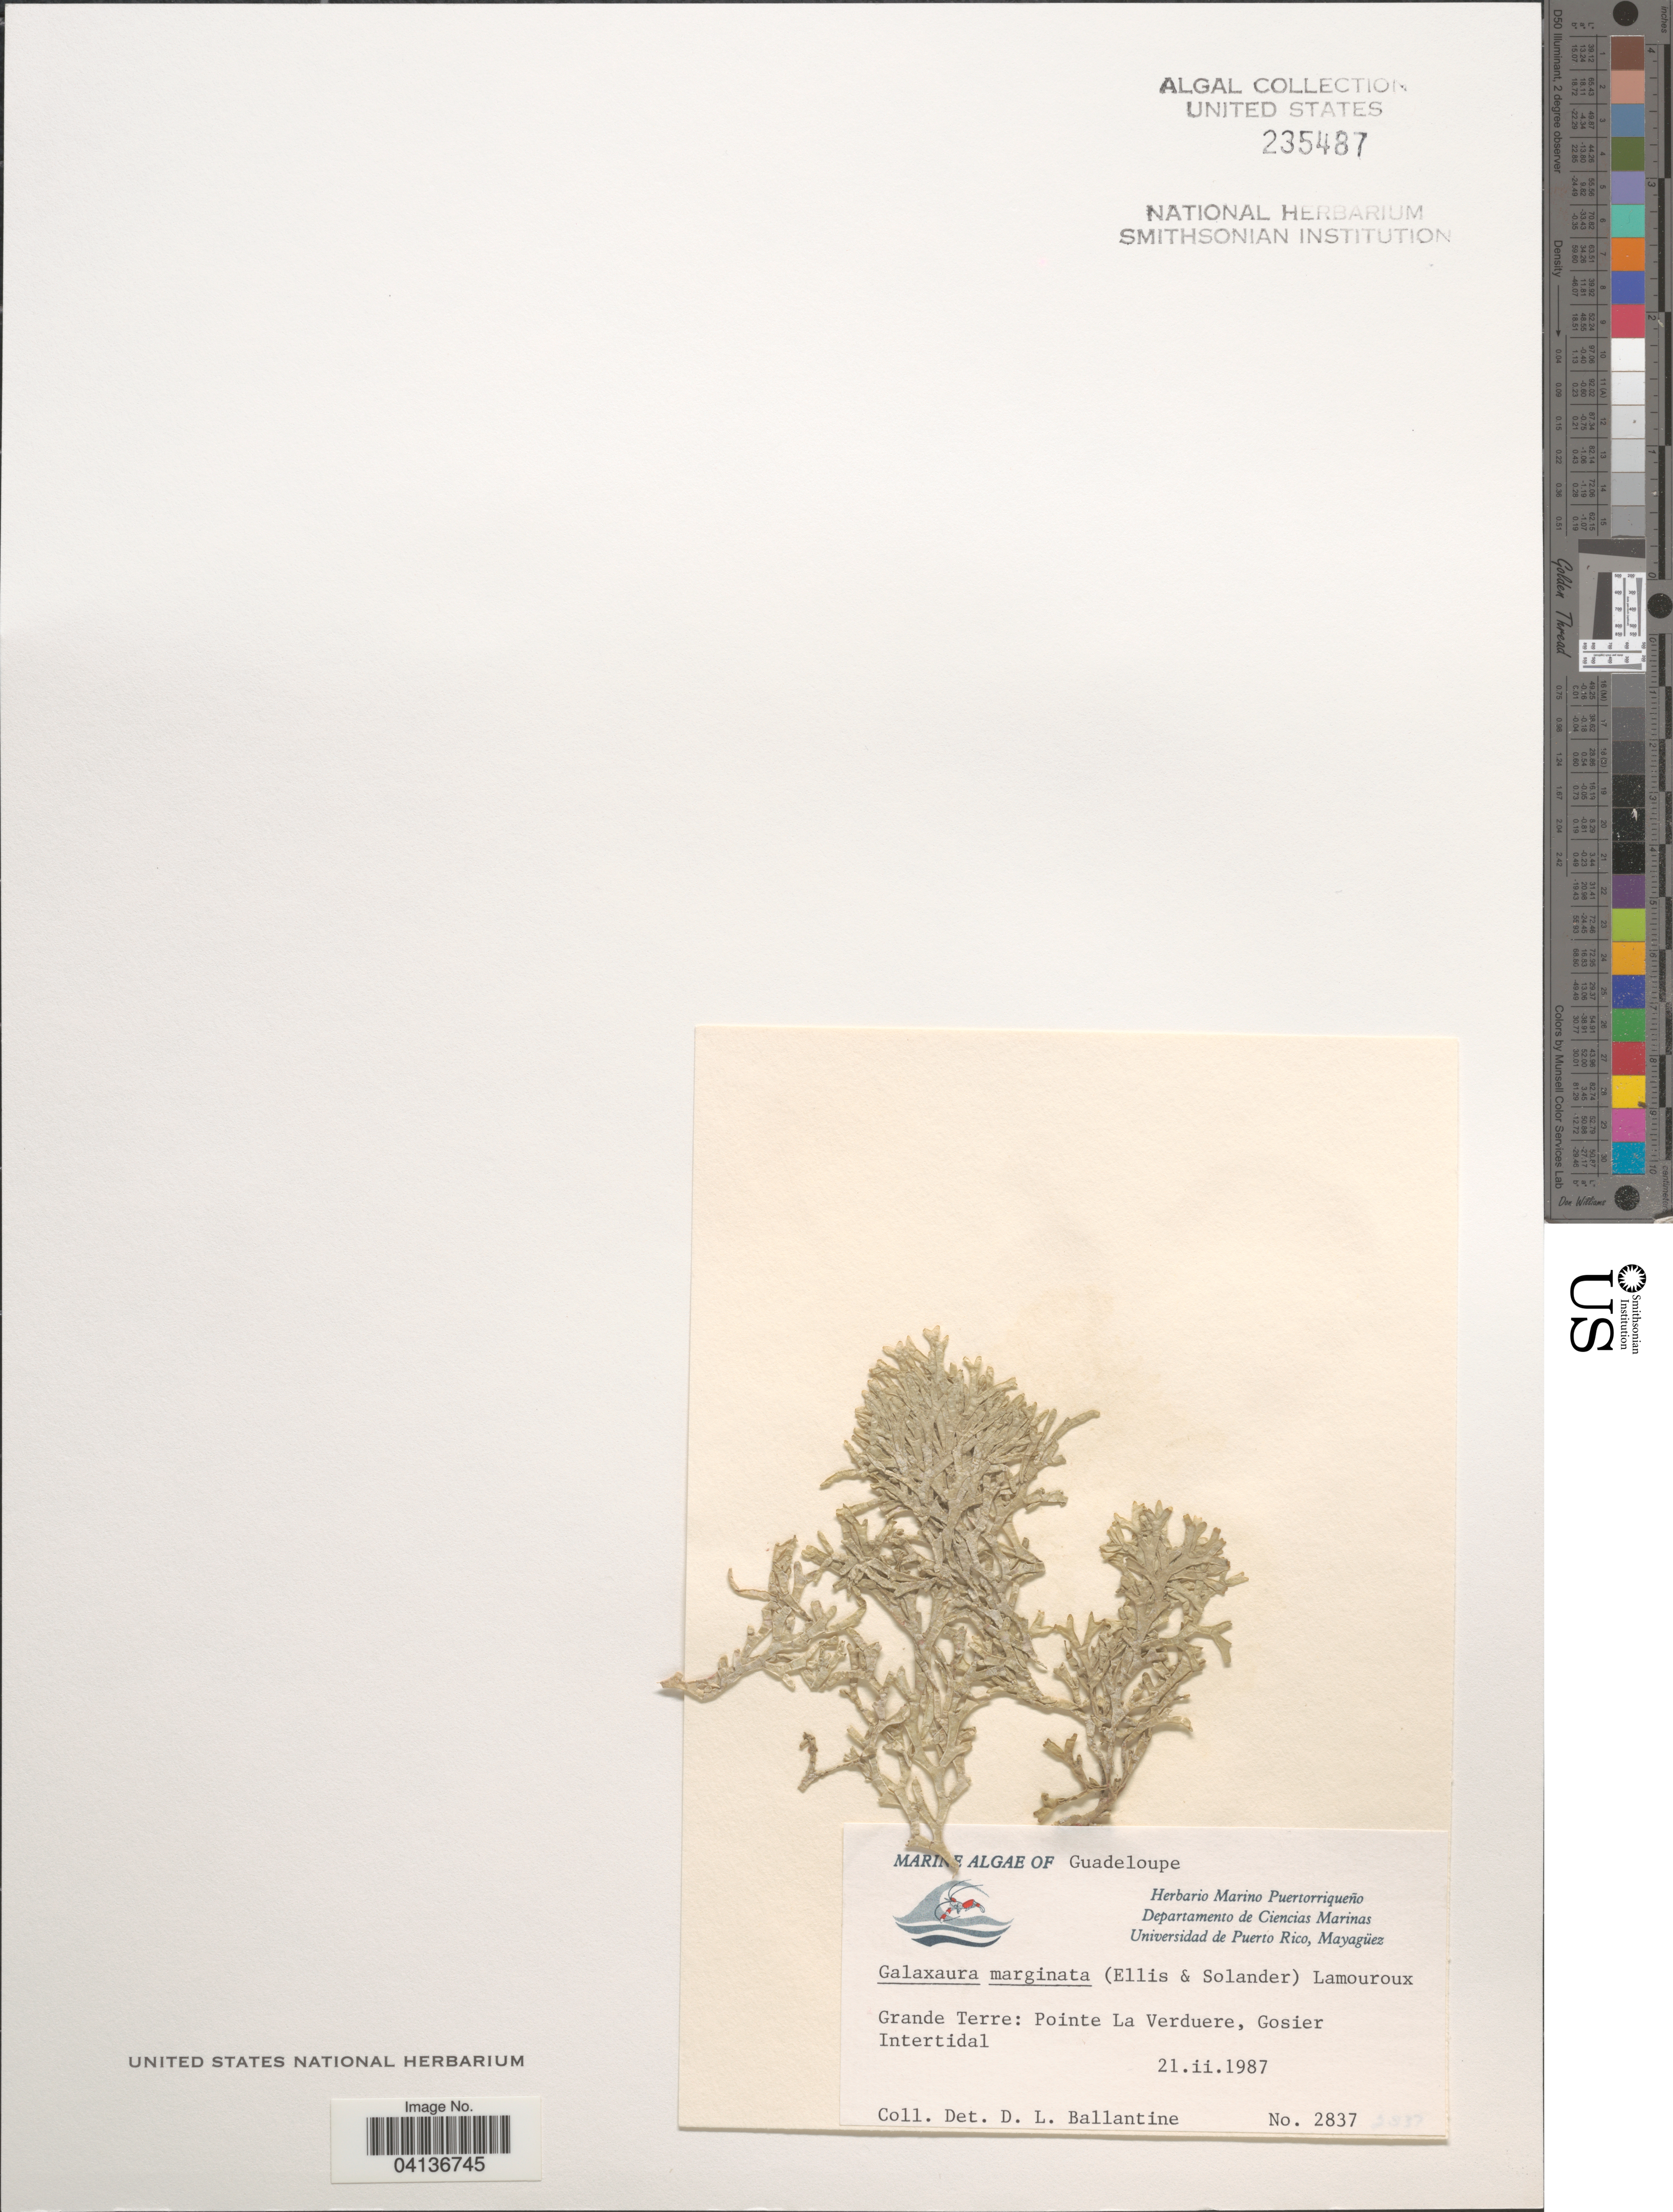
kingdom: Plantae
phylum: Rhodophyta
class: Florideophyceae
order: Nemaliales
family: Galaxauraceae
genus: Galaxaura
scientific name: Galaxaura marginata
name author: (J. Ellis & Sol.) J.V.Lamouroux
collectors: D.L. Ballantine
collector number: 2837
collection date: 1987-02-21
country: Guadeloupe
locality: Grande Terre: Pointe La Verduere, Gosier Intertidal.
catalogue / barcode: US 235487